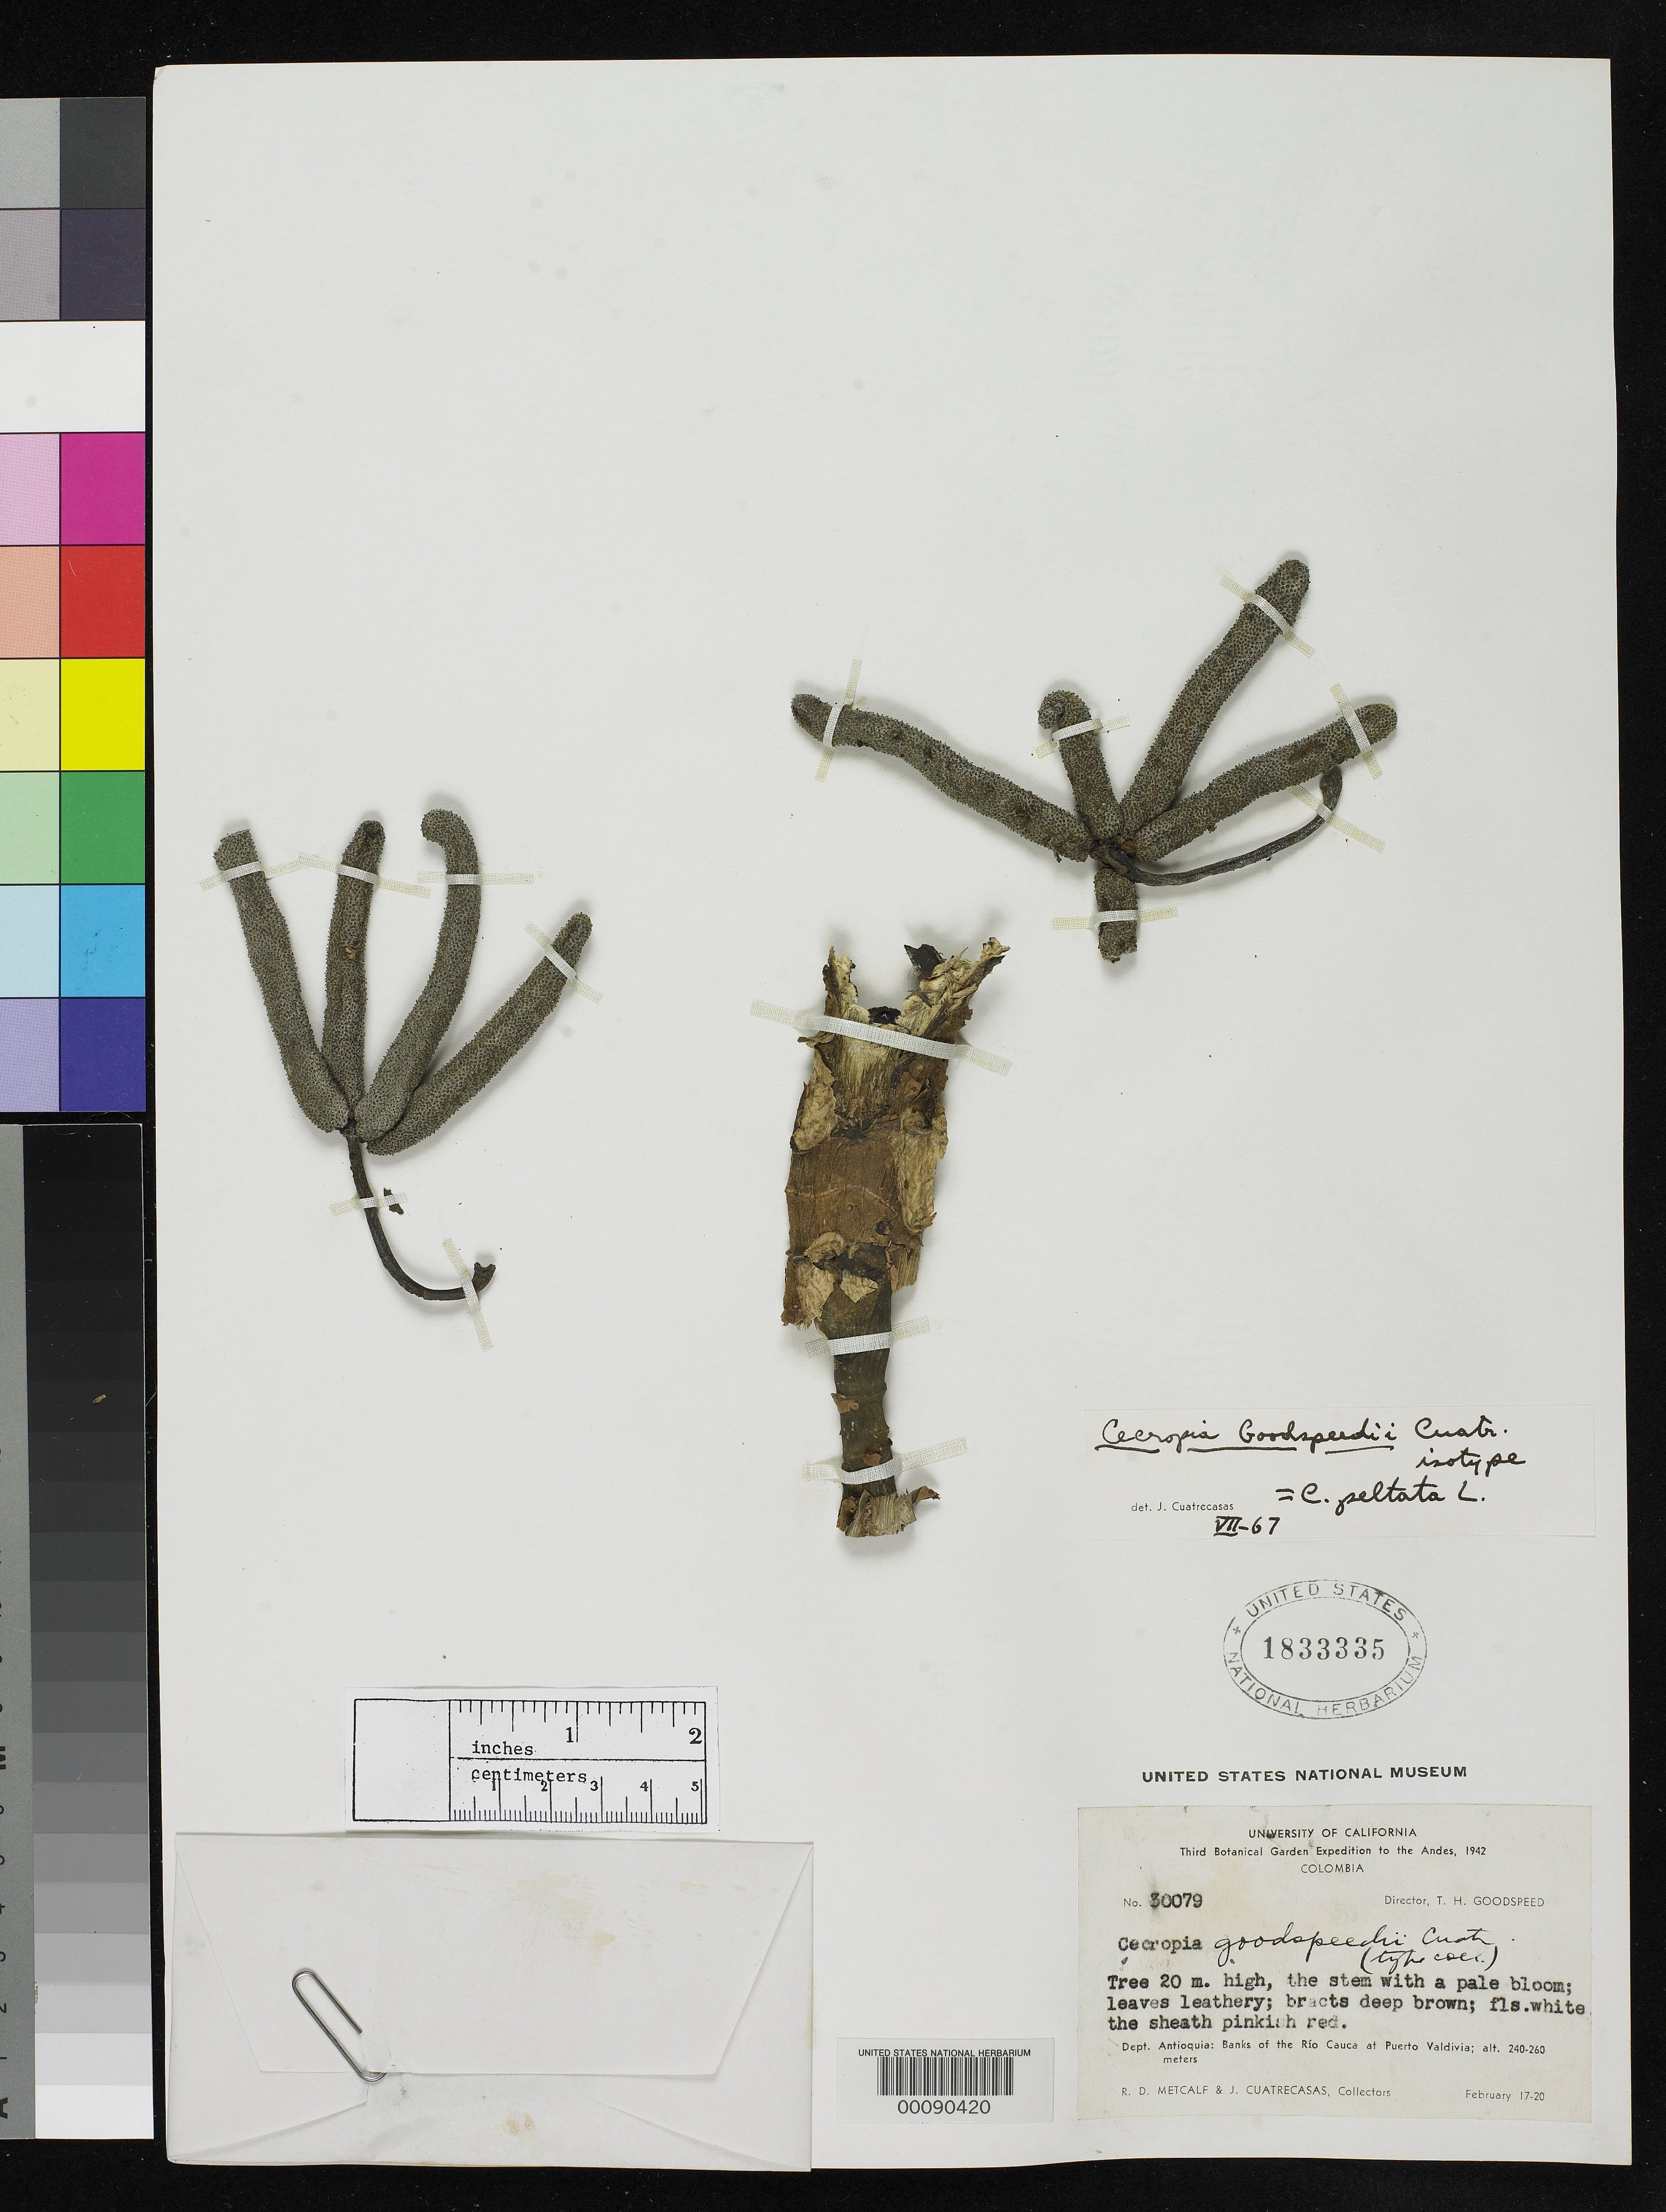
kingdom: Plantae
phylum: Tracheophyta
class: Magnoliopsida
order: Rosales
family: Urticaceae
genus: Cecropia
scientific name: Cecropia goodspeedii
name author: Cuatrec.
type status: Isotype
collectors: J. Cuatrecasas & R. D. Metcalf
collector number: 30079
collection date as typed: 17 Feb 1942 to 20 Feb 1942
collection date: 1942-02-17/1942-02-20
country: Colombia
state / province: Antioquia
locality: Banks of Rio Cauca at Puerto Valdivia.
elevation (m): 240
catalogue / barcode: US 1833335